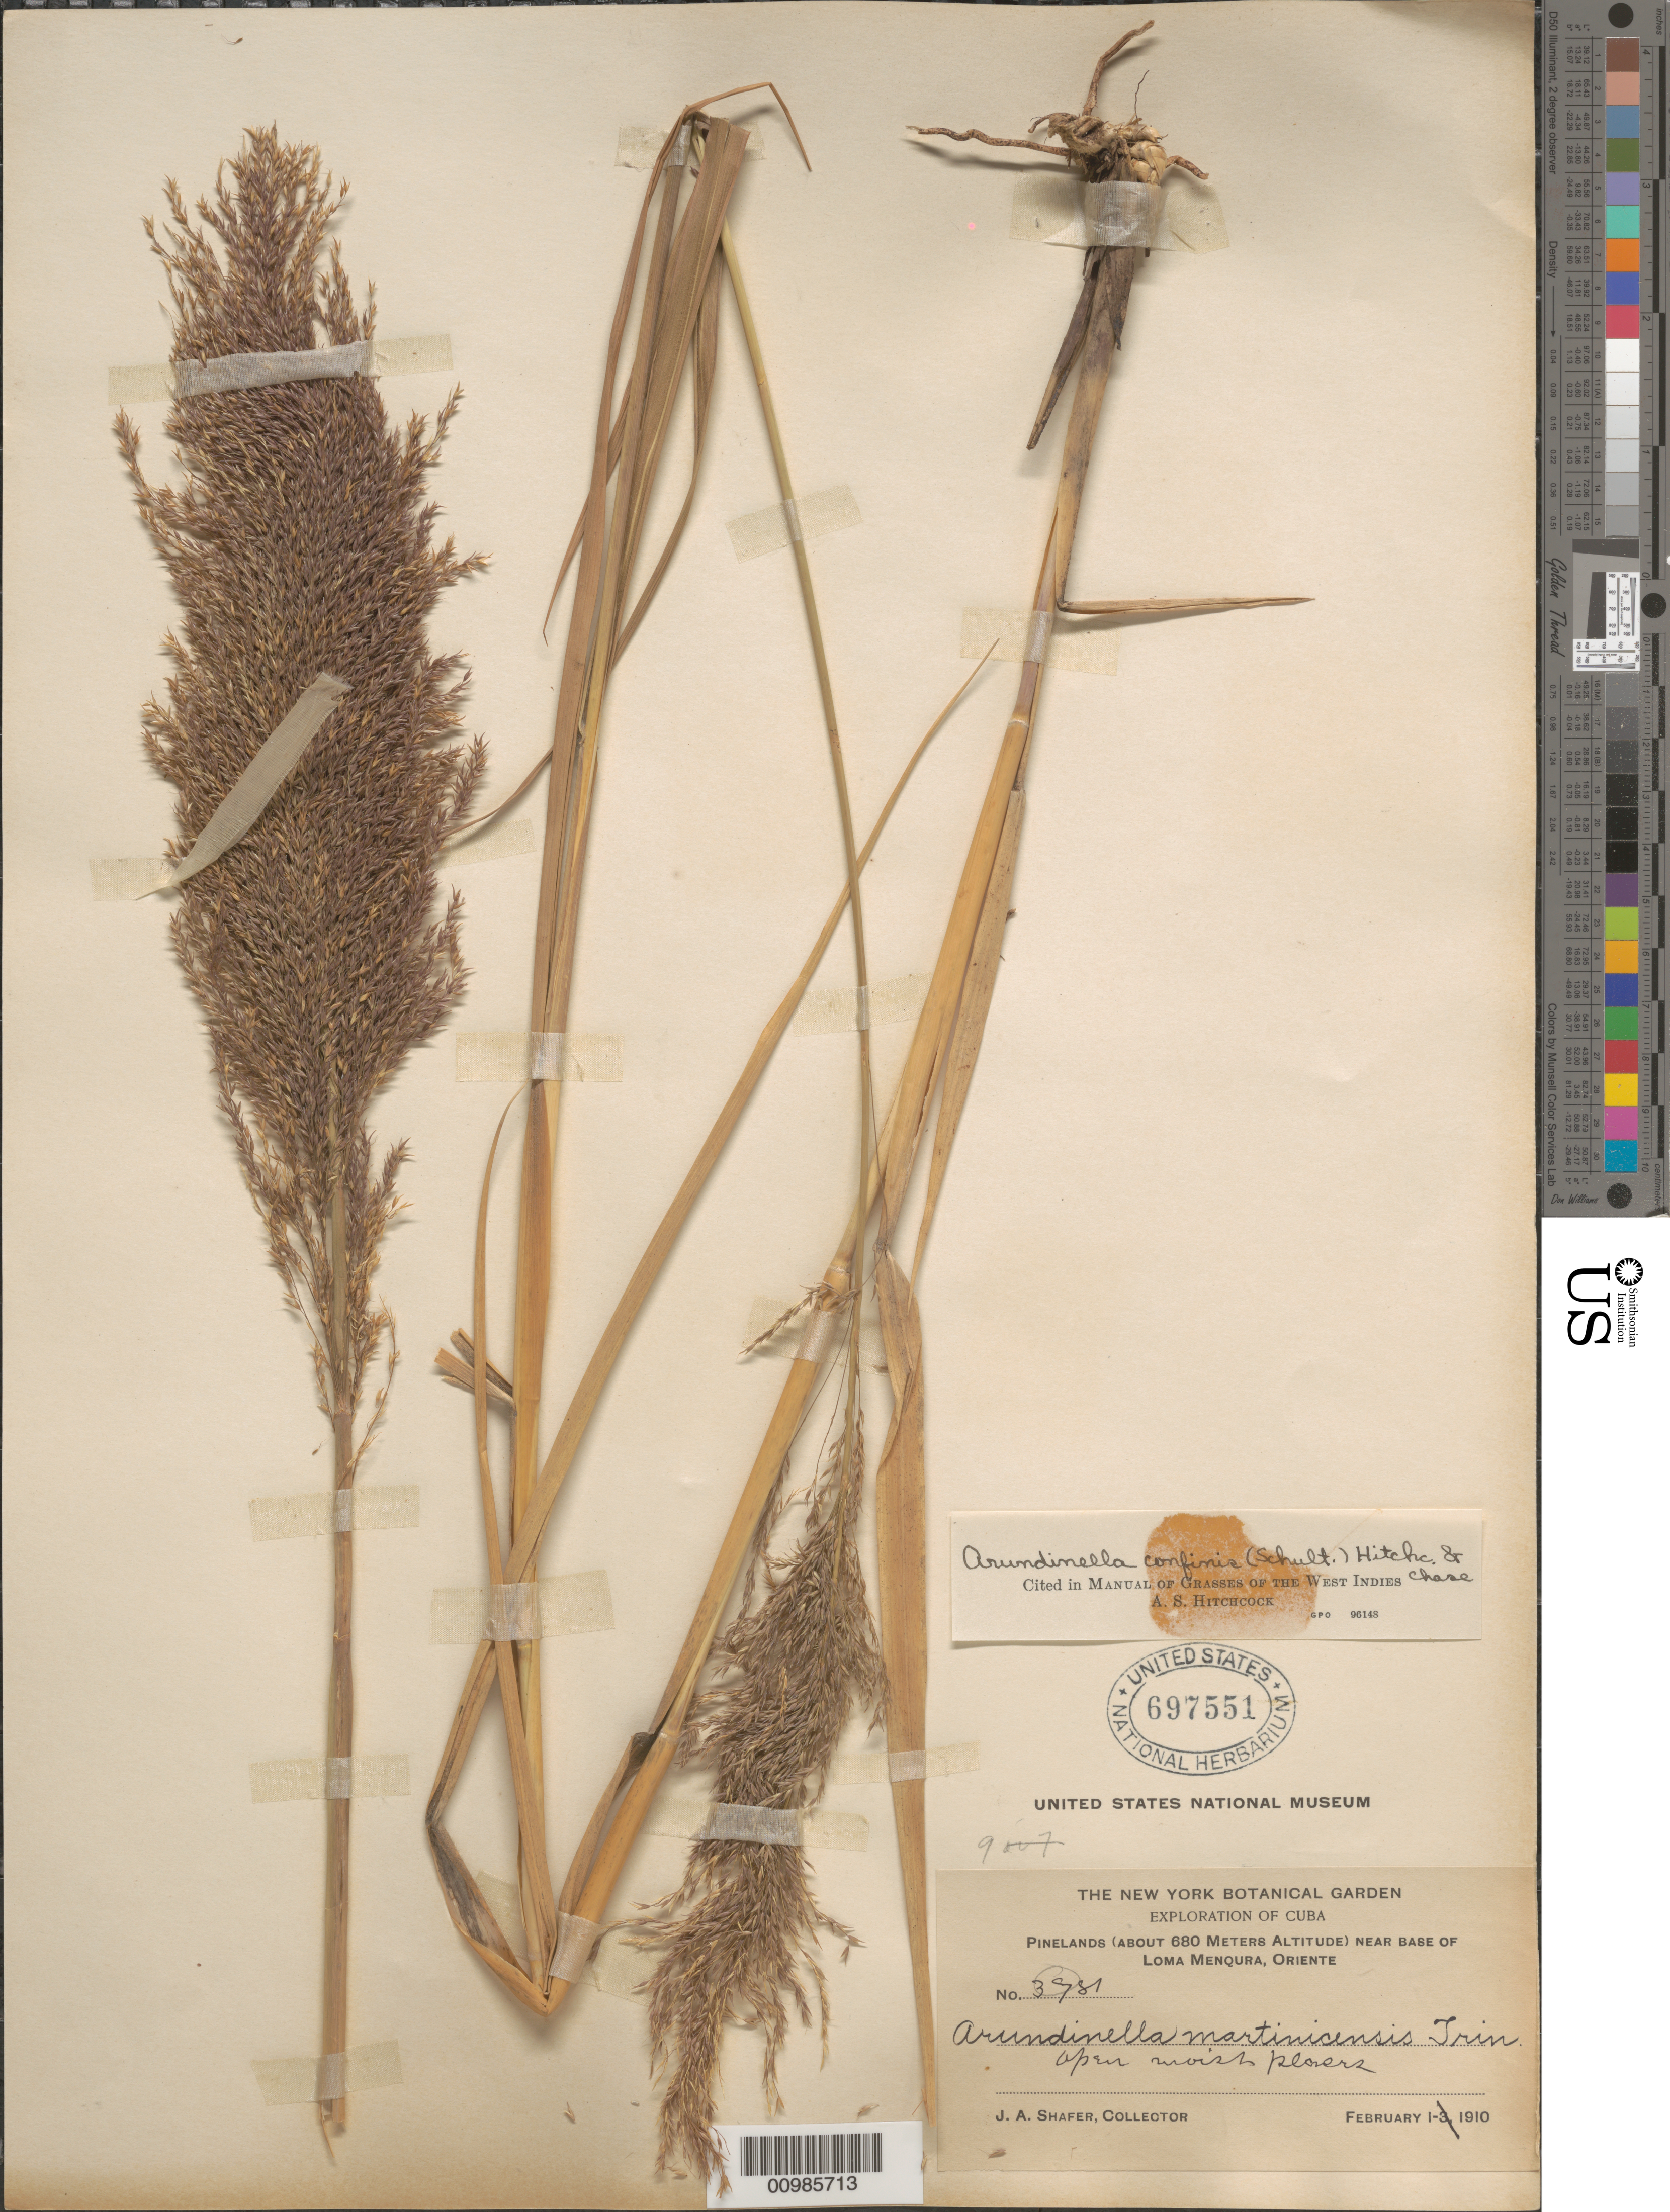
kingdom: Plantae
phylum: Tracheophyta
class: Liliopsida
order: Poales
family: Poaceae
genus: Arundinella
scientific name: Arundinella hispida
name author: (Humb. & Bonpl. ex Willd.) Kuntze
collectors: J. A. Shafer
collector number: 3981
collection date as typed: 01 Feb 1910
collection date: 1910-02-01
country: Cuba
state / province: Oriente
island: Cuba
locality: Near base of Loma Menqura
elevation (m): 680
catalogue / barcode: US 697551